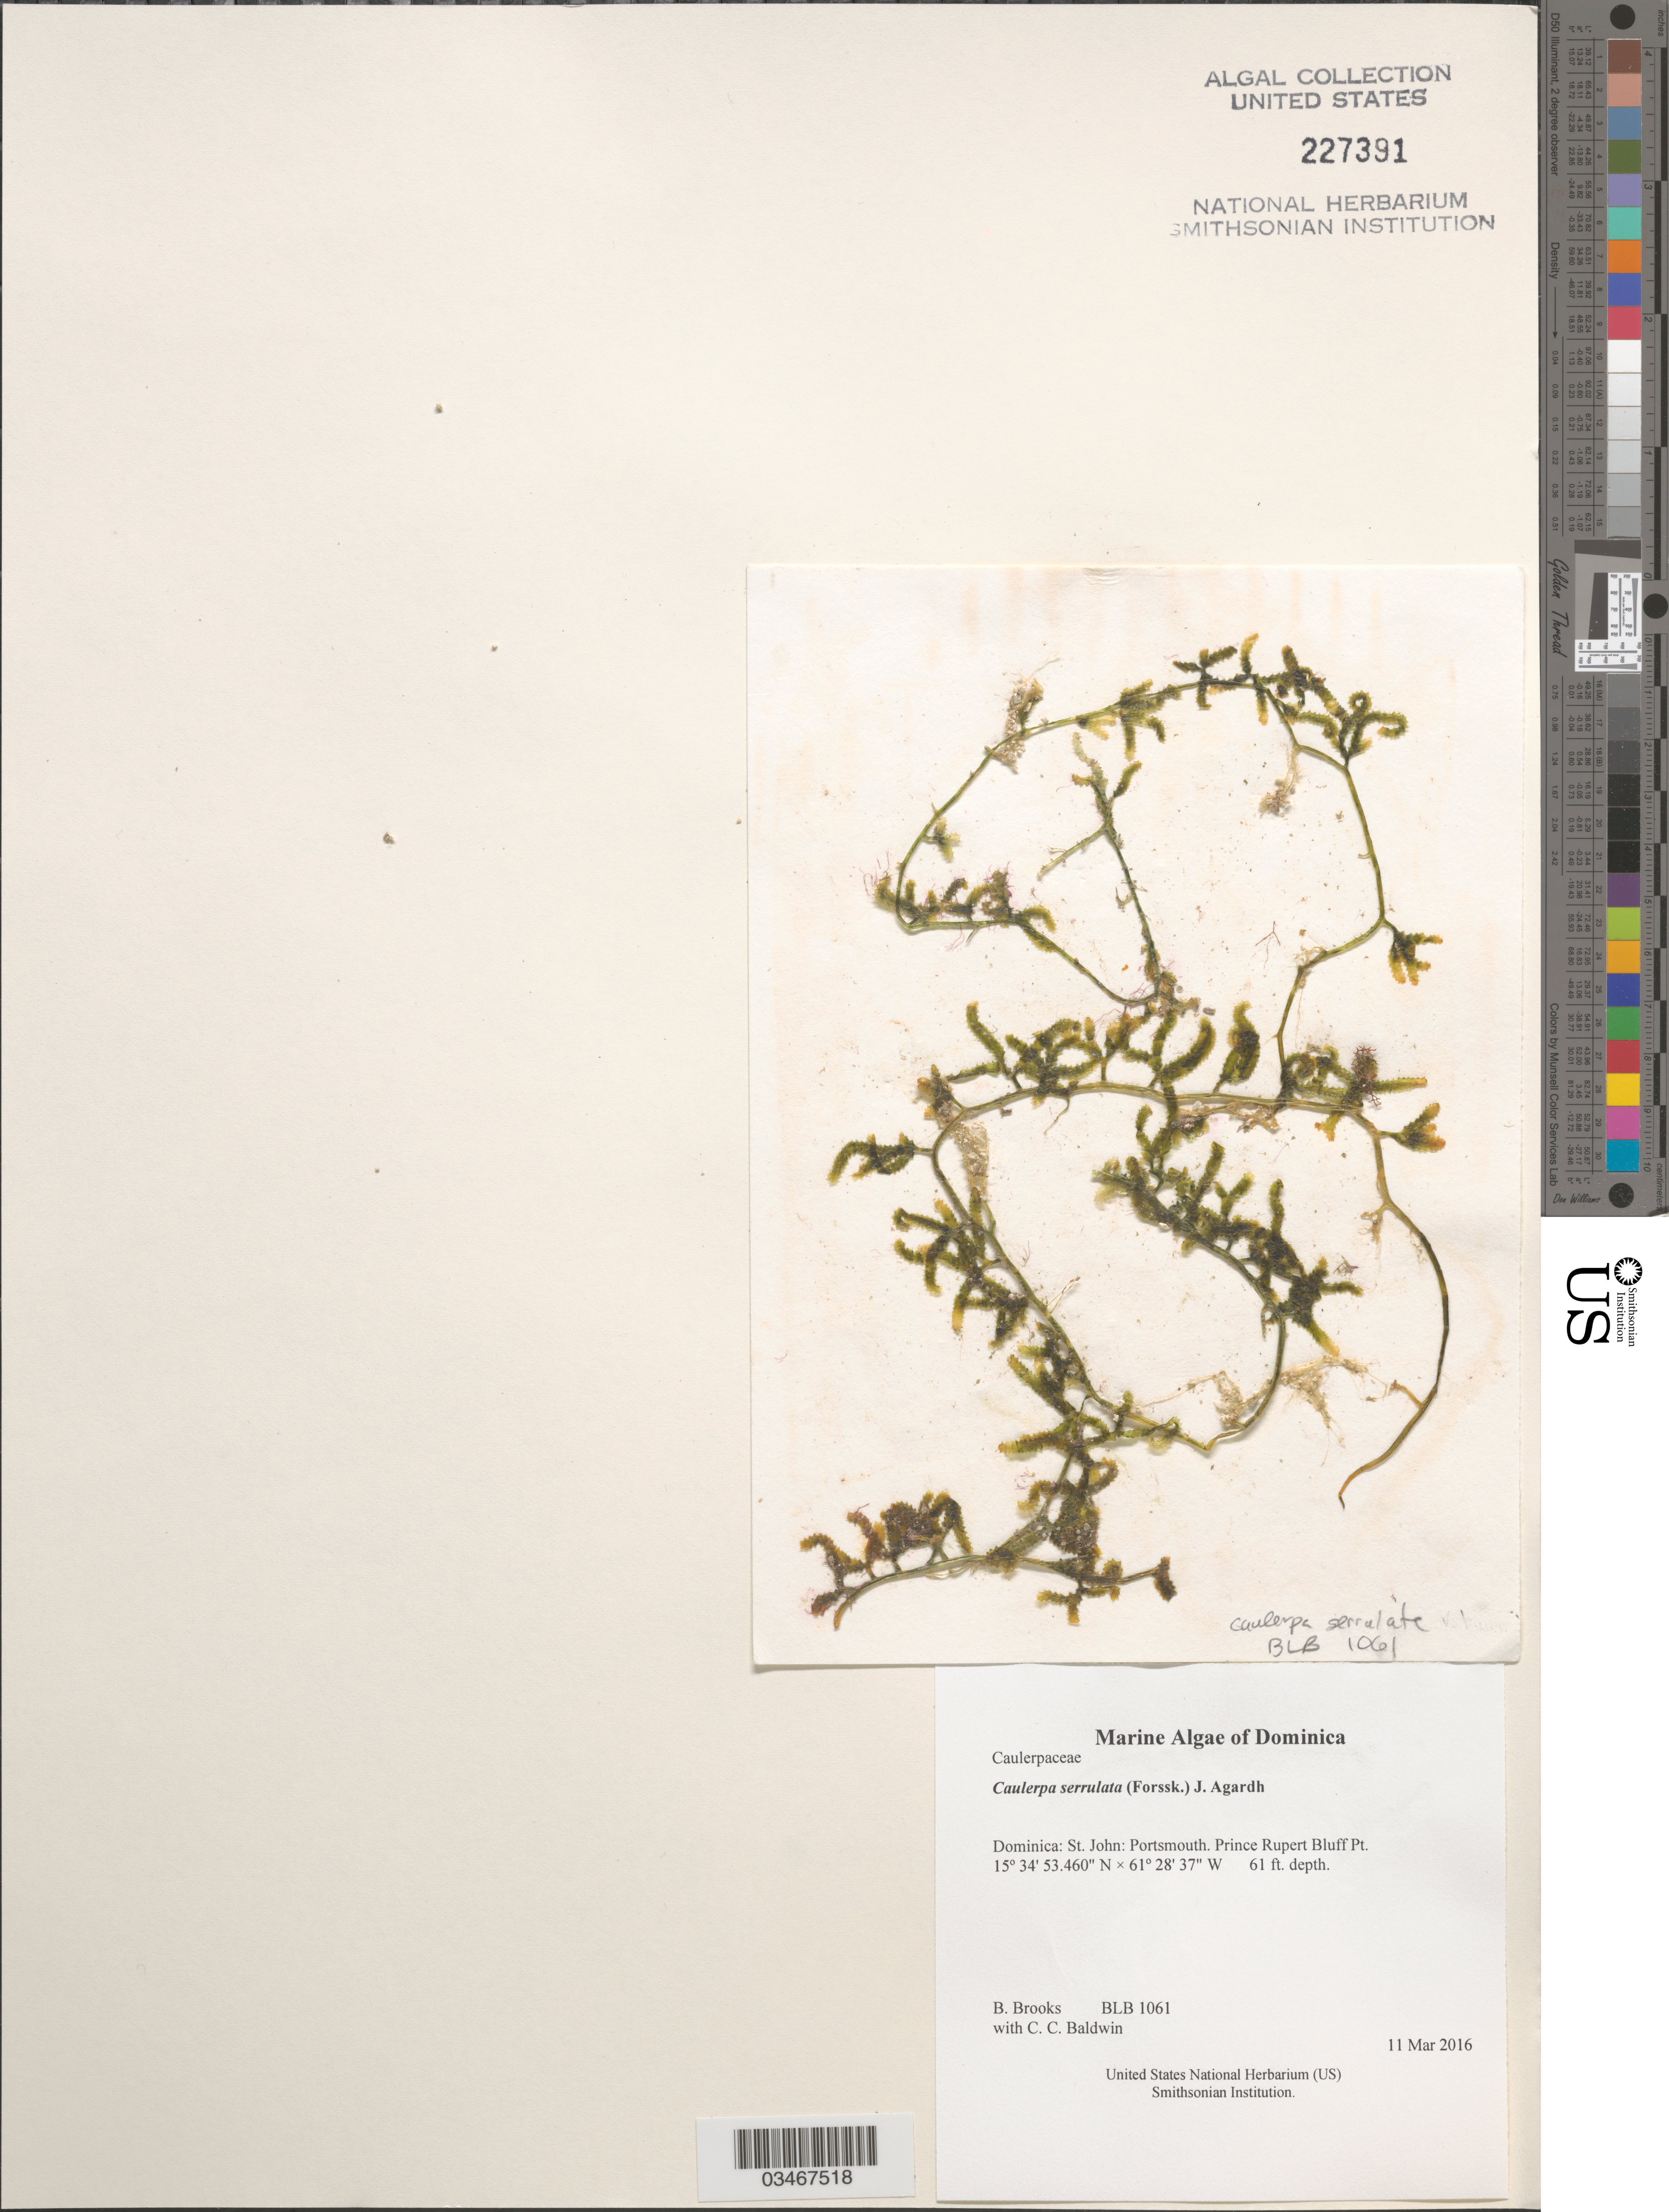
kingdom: Plantae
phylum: Chlorophyta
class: Ulvophyceae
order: Bryopsidales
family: Caulerpaceae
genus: Caulerpa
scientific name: Caulerpa serrulata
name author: (Forssk.) J. Agardh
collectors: B. Brooks & C. C. Baldwin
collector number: BLB 1061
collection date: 2016-03-11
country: Dominica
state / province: St. John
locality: Portsmouth. Prince Rubert Bluff Pt.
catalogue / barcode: US 227391